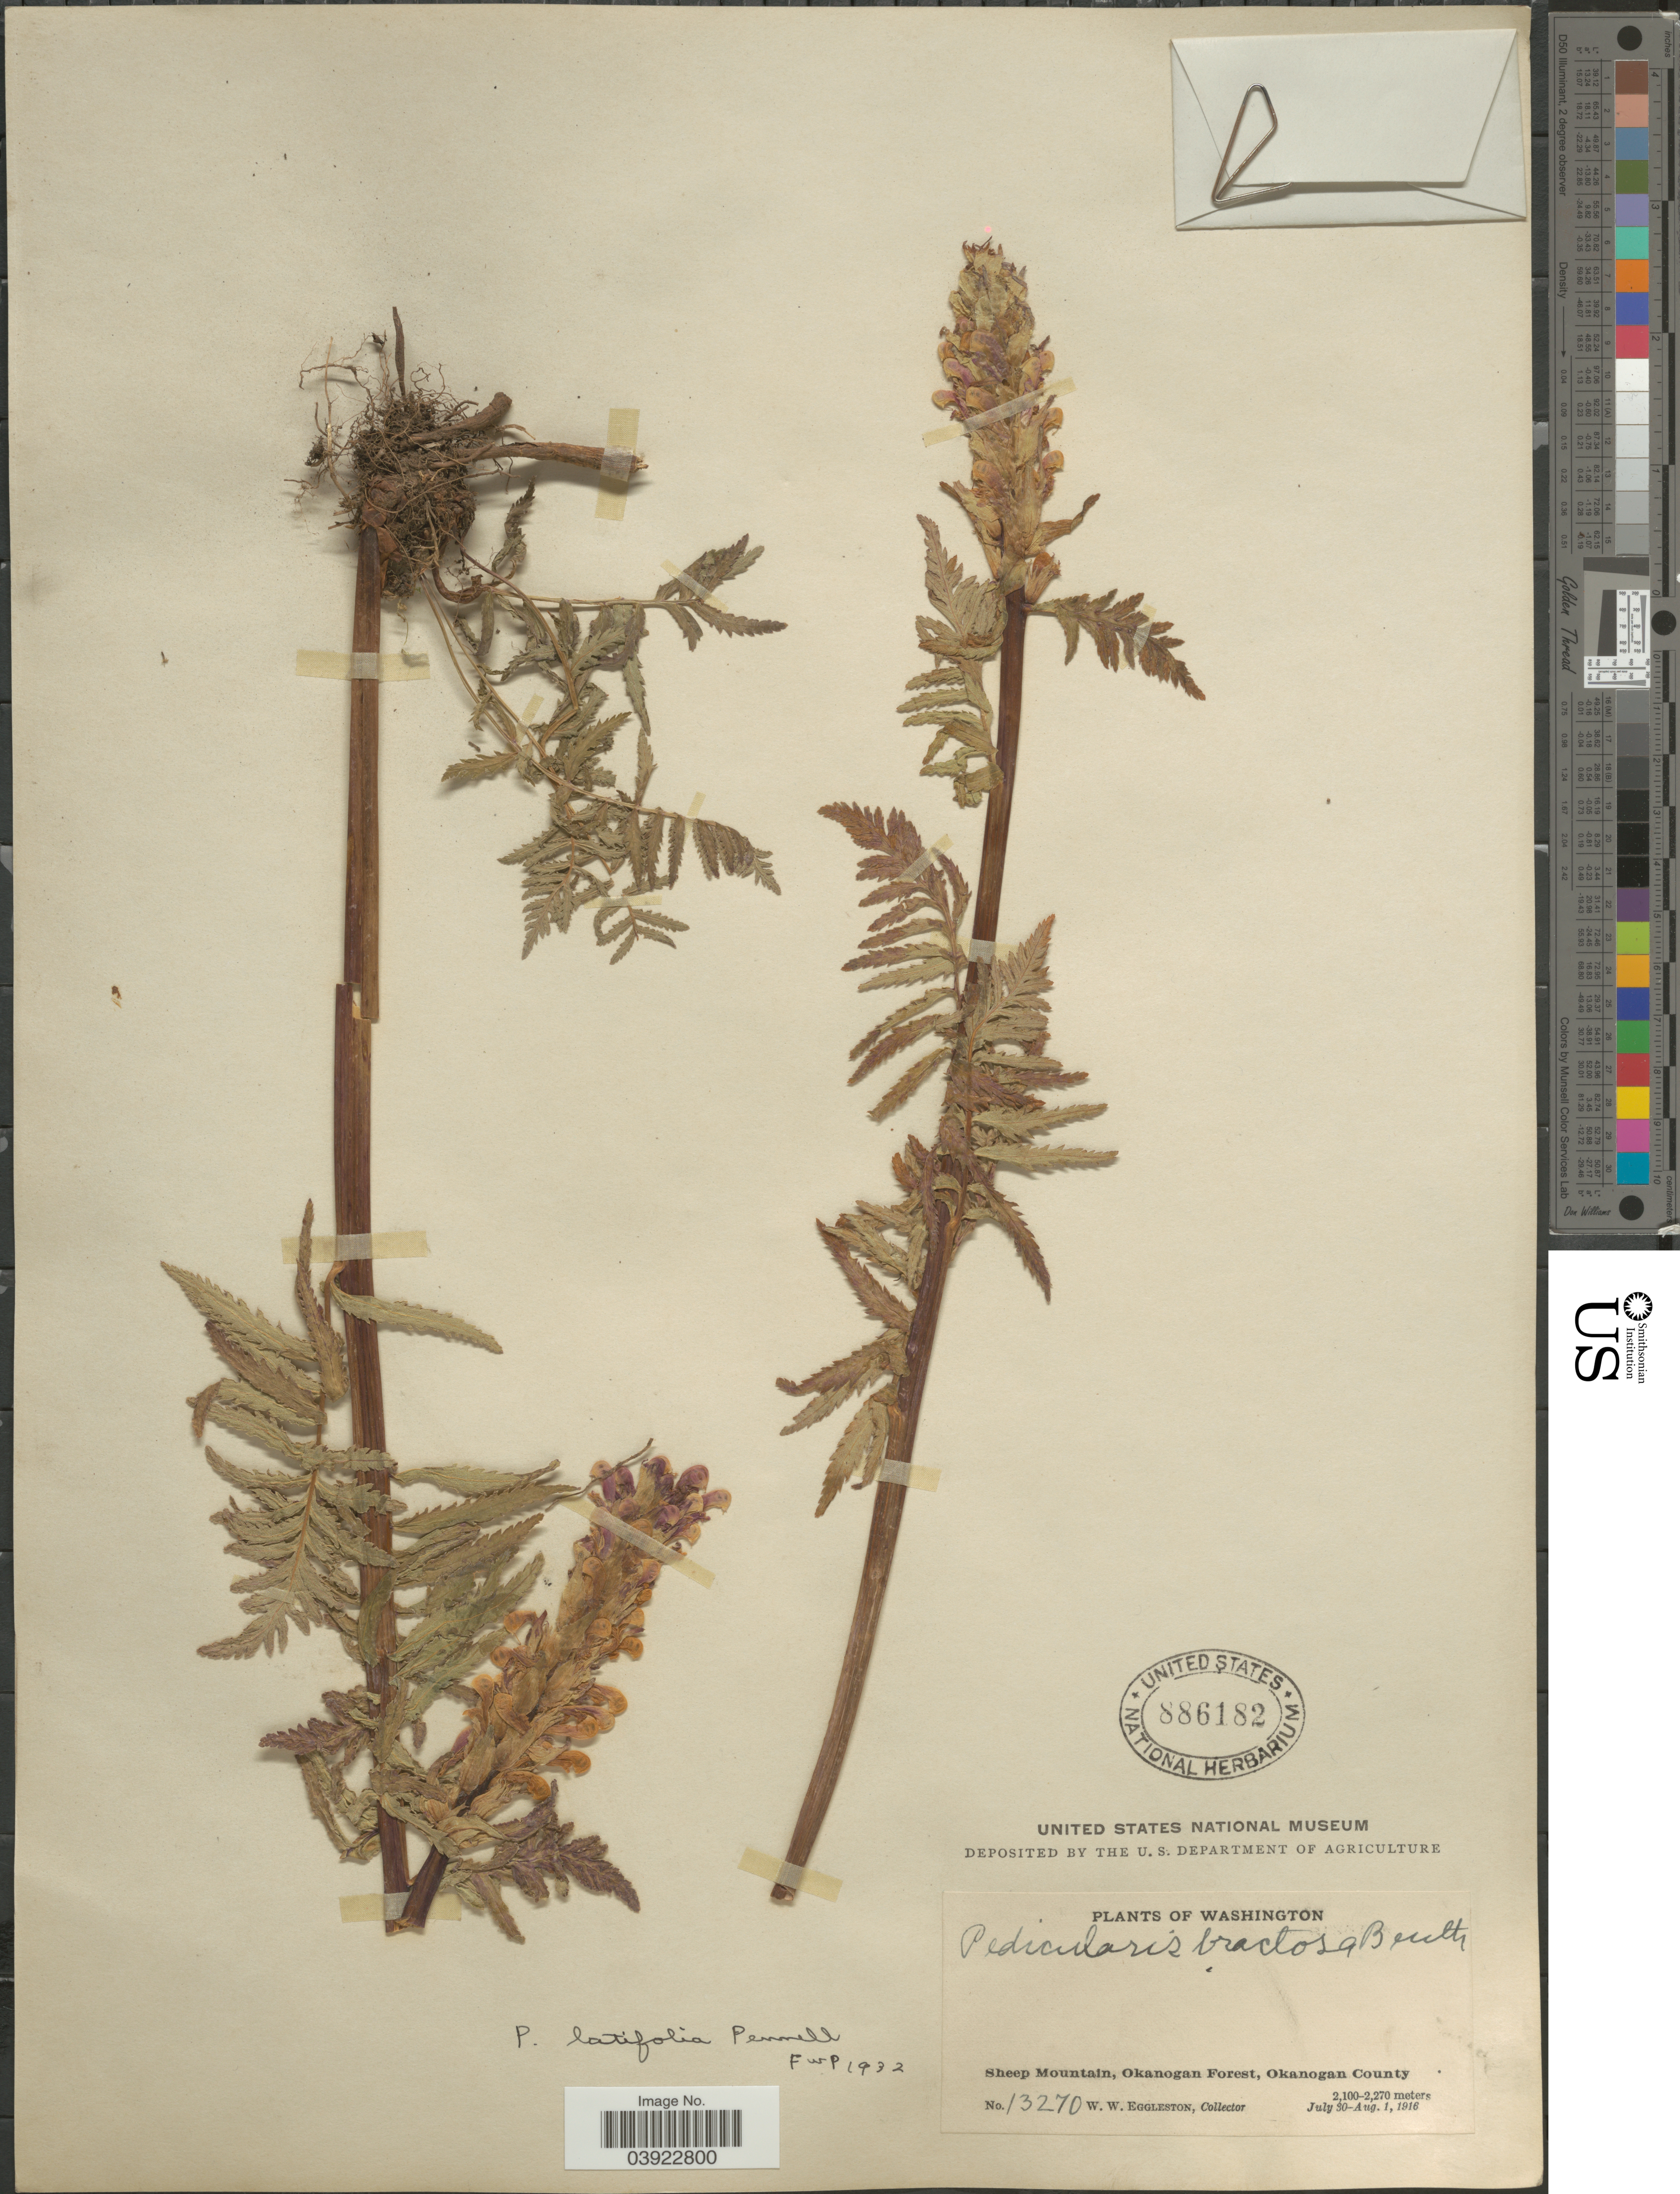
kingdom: Plantae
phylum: Tracheophyta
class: Magnoliopsida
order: Lamiales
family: Orobanchaceae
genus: Pedicularis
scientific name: Pedicularis latifolia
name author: Pennell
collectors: W. W. Eggleston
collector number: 13270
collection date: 1916-07-30/1916-08-01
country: United States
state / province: Washington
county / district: Okanogan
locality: Sheep Mountain, Okanogan Forest, Okanogan County.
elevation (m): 2100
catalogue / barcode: US 886182